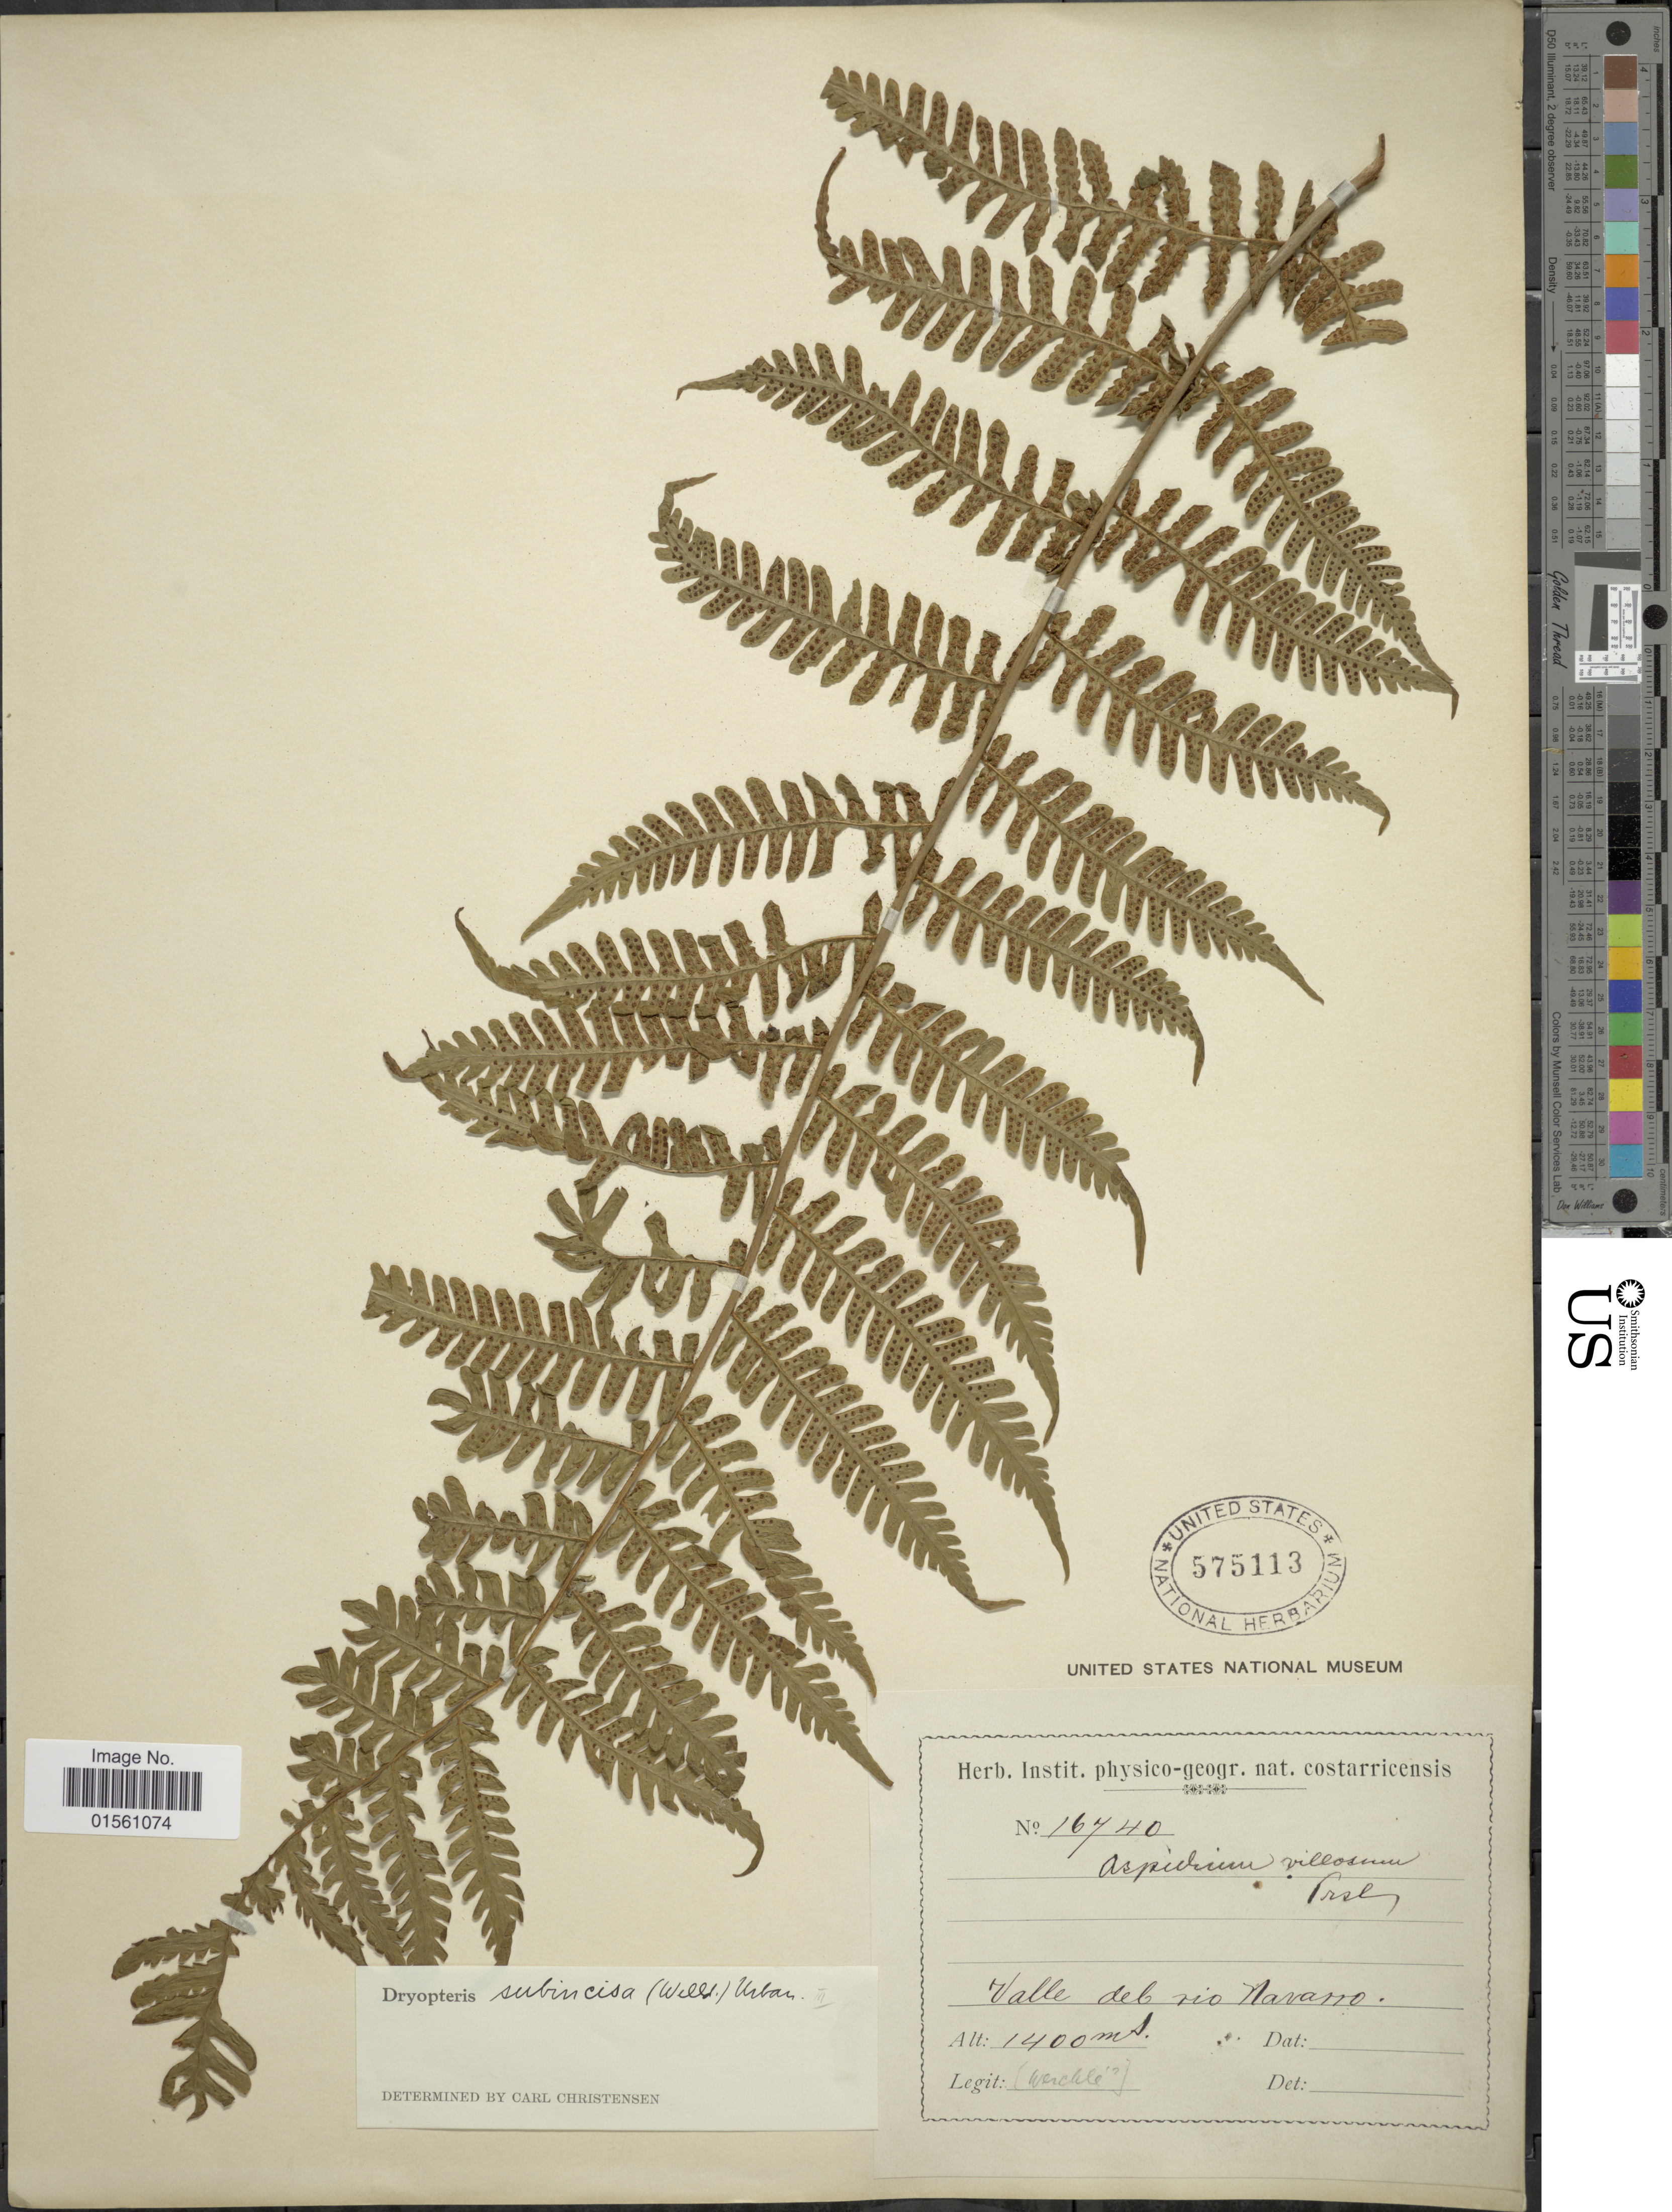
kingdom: Plantae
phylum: Tracheophyta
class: Polypodiopsida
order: Polypodiales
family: Dryopteridaceae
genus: Megalastrum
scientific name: Megalastrum subincisum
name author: (Willd.) A.R. Sm. & R.C. Moran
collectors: Wercklé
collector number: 16740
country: Costa Rica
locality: Costarricenses, Valle del rio Navarro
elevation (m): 1400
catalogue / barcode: US 575113